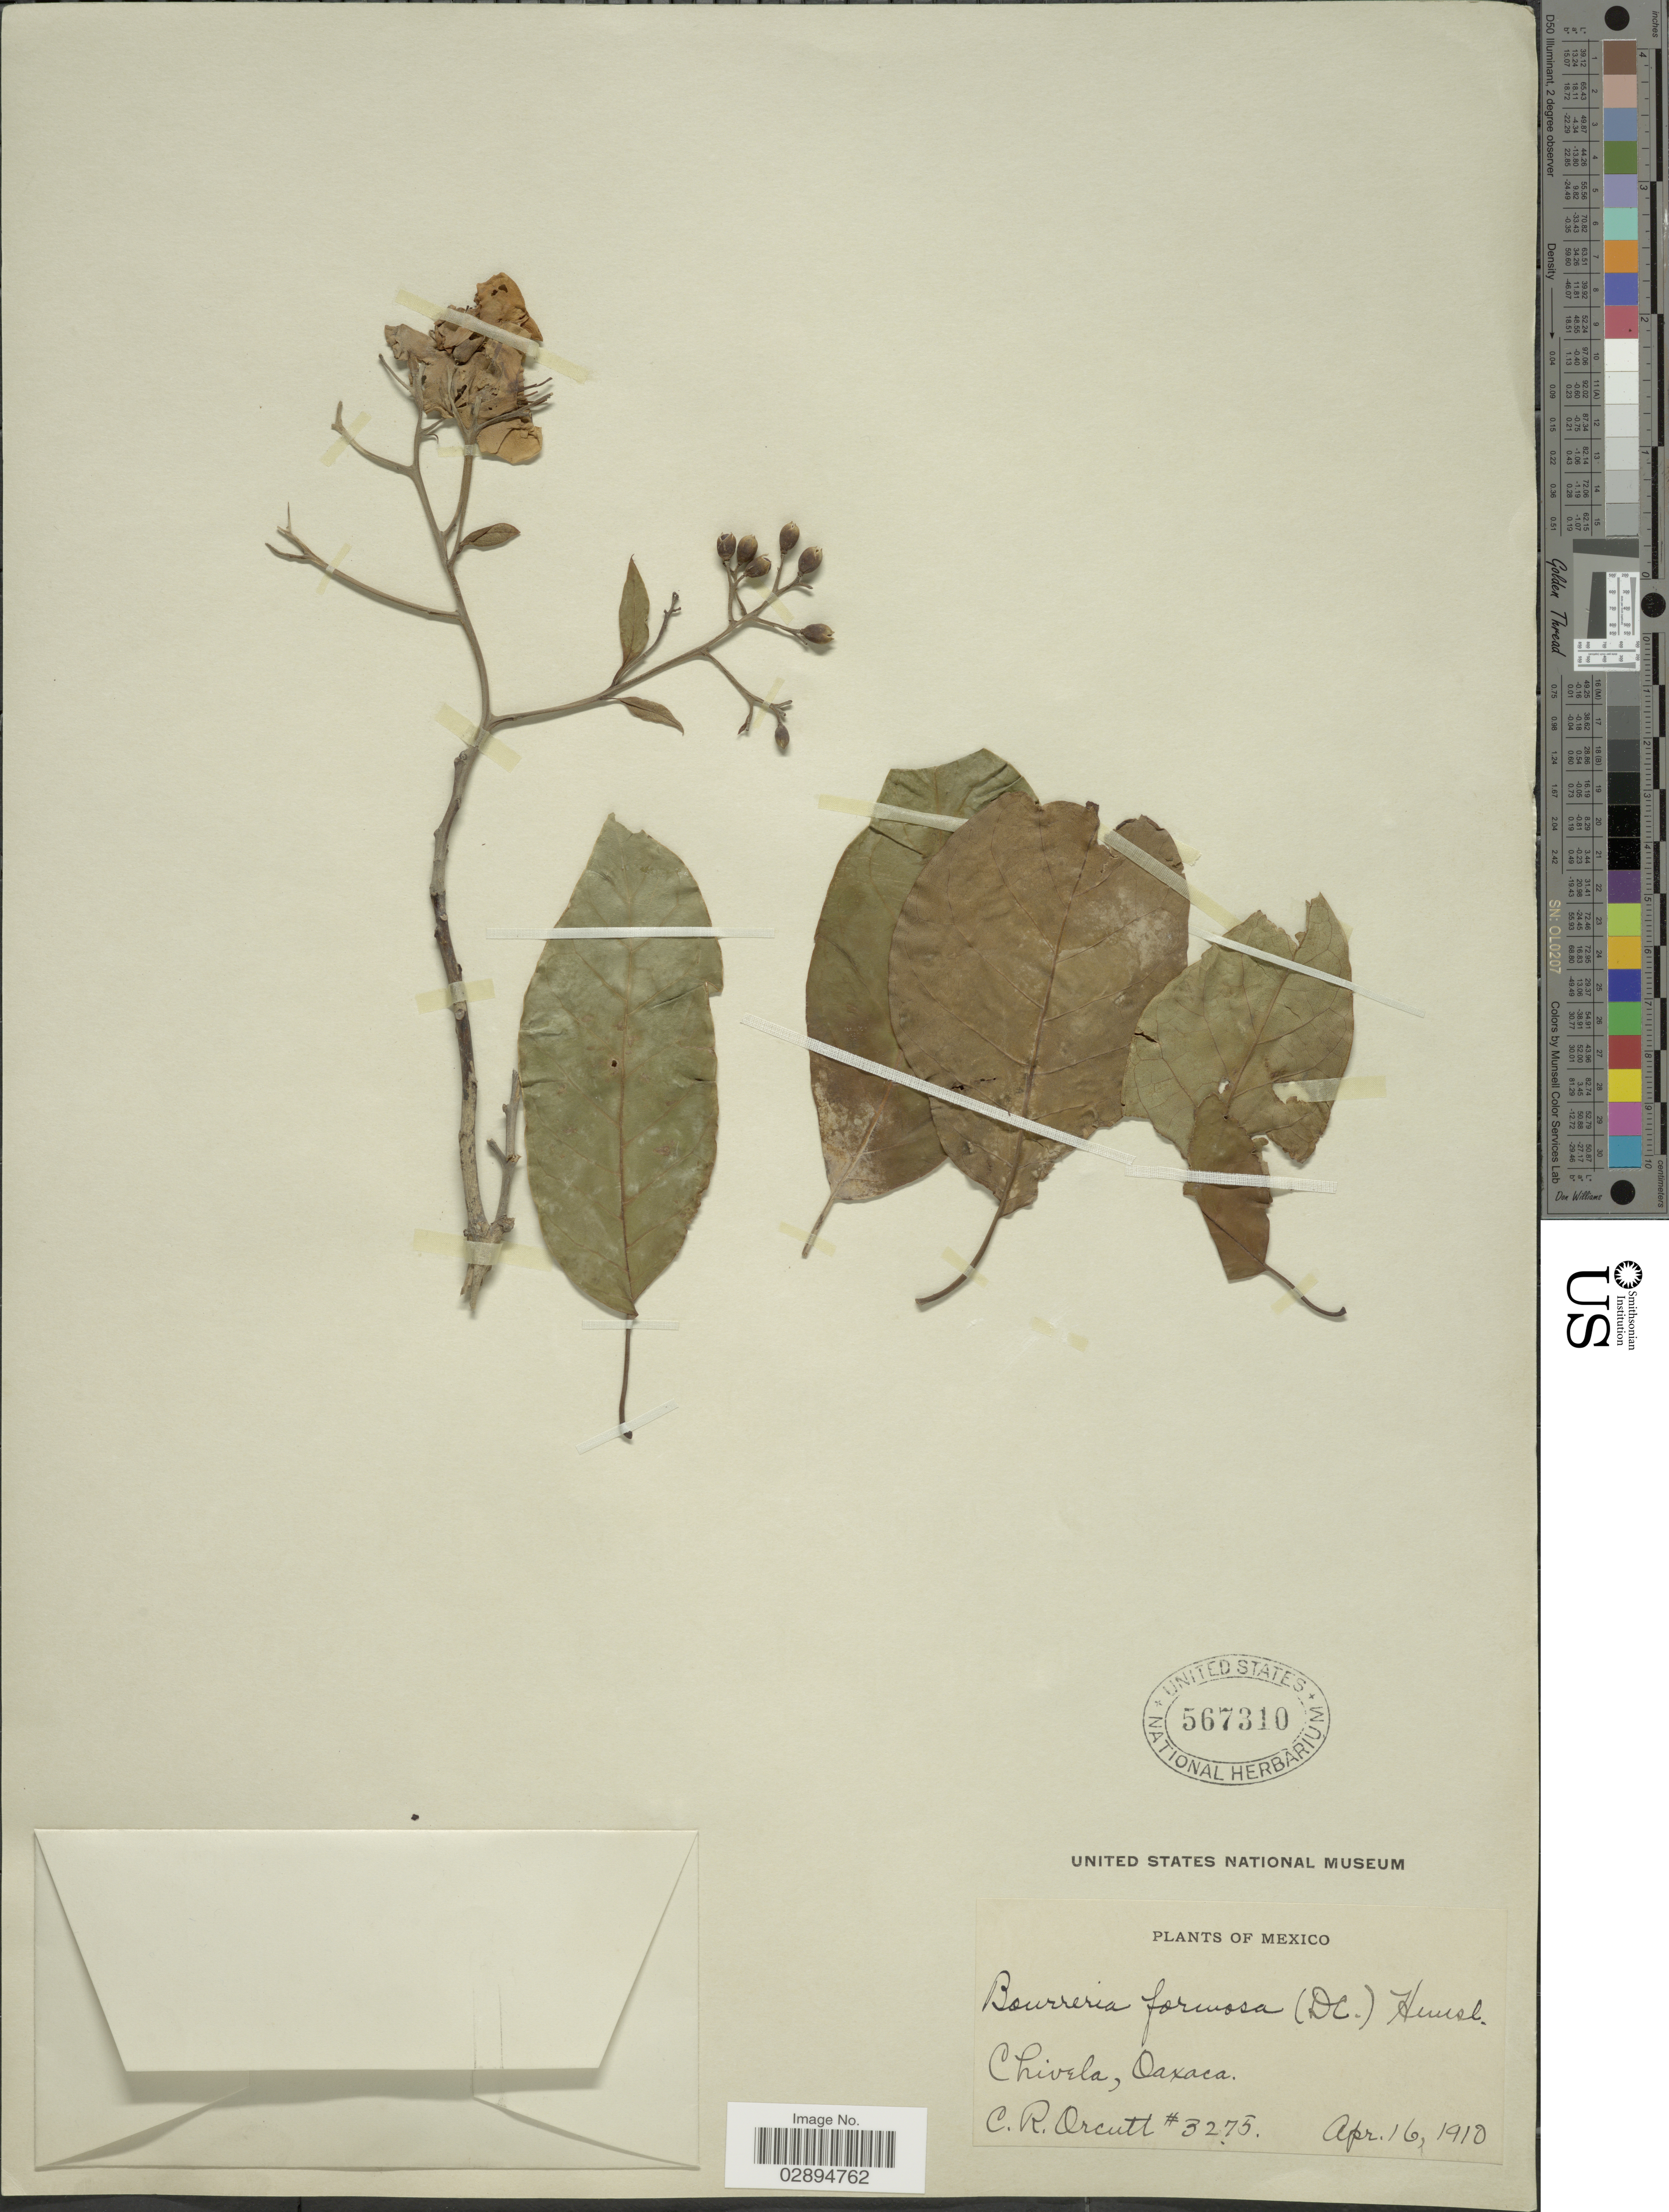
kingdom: Plantae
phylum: Tracheophyta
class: Magnoliopsida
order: Boraginales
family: Ehretiaceae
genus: Bourreria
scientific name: Bourreria formosa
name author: (A. DC.) Hemsl.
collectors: C. R. Orcutt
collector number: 3275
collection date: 1910-04-16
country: Mexico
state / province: Oaxaca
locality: Chivala.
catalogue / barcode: US 567310